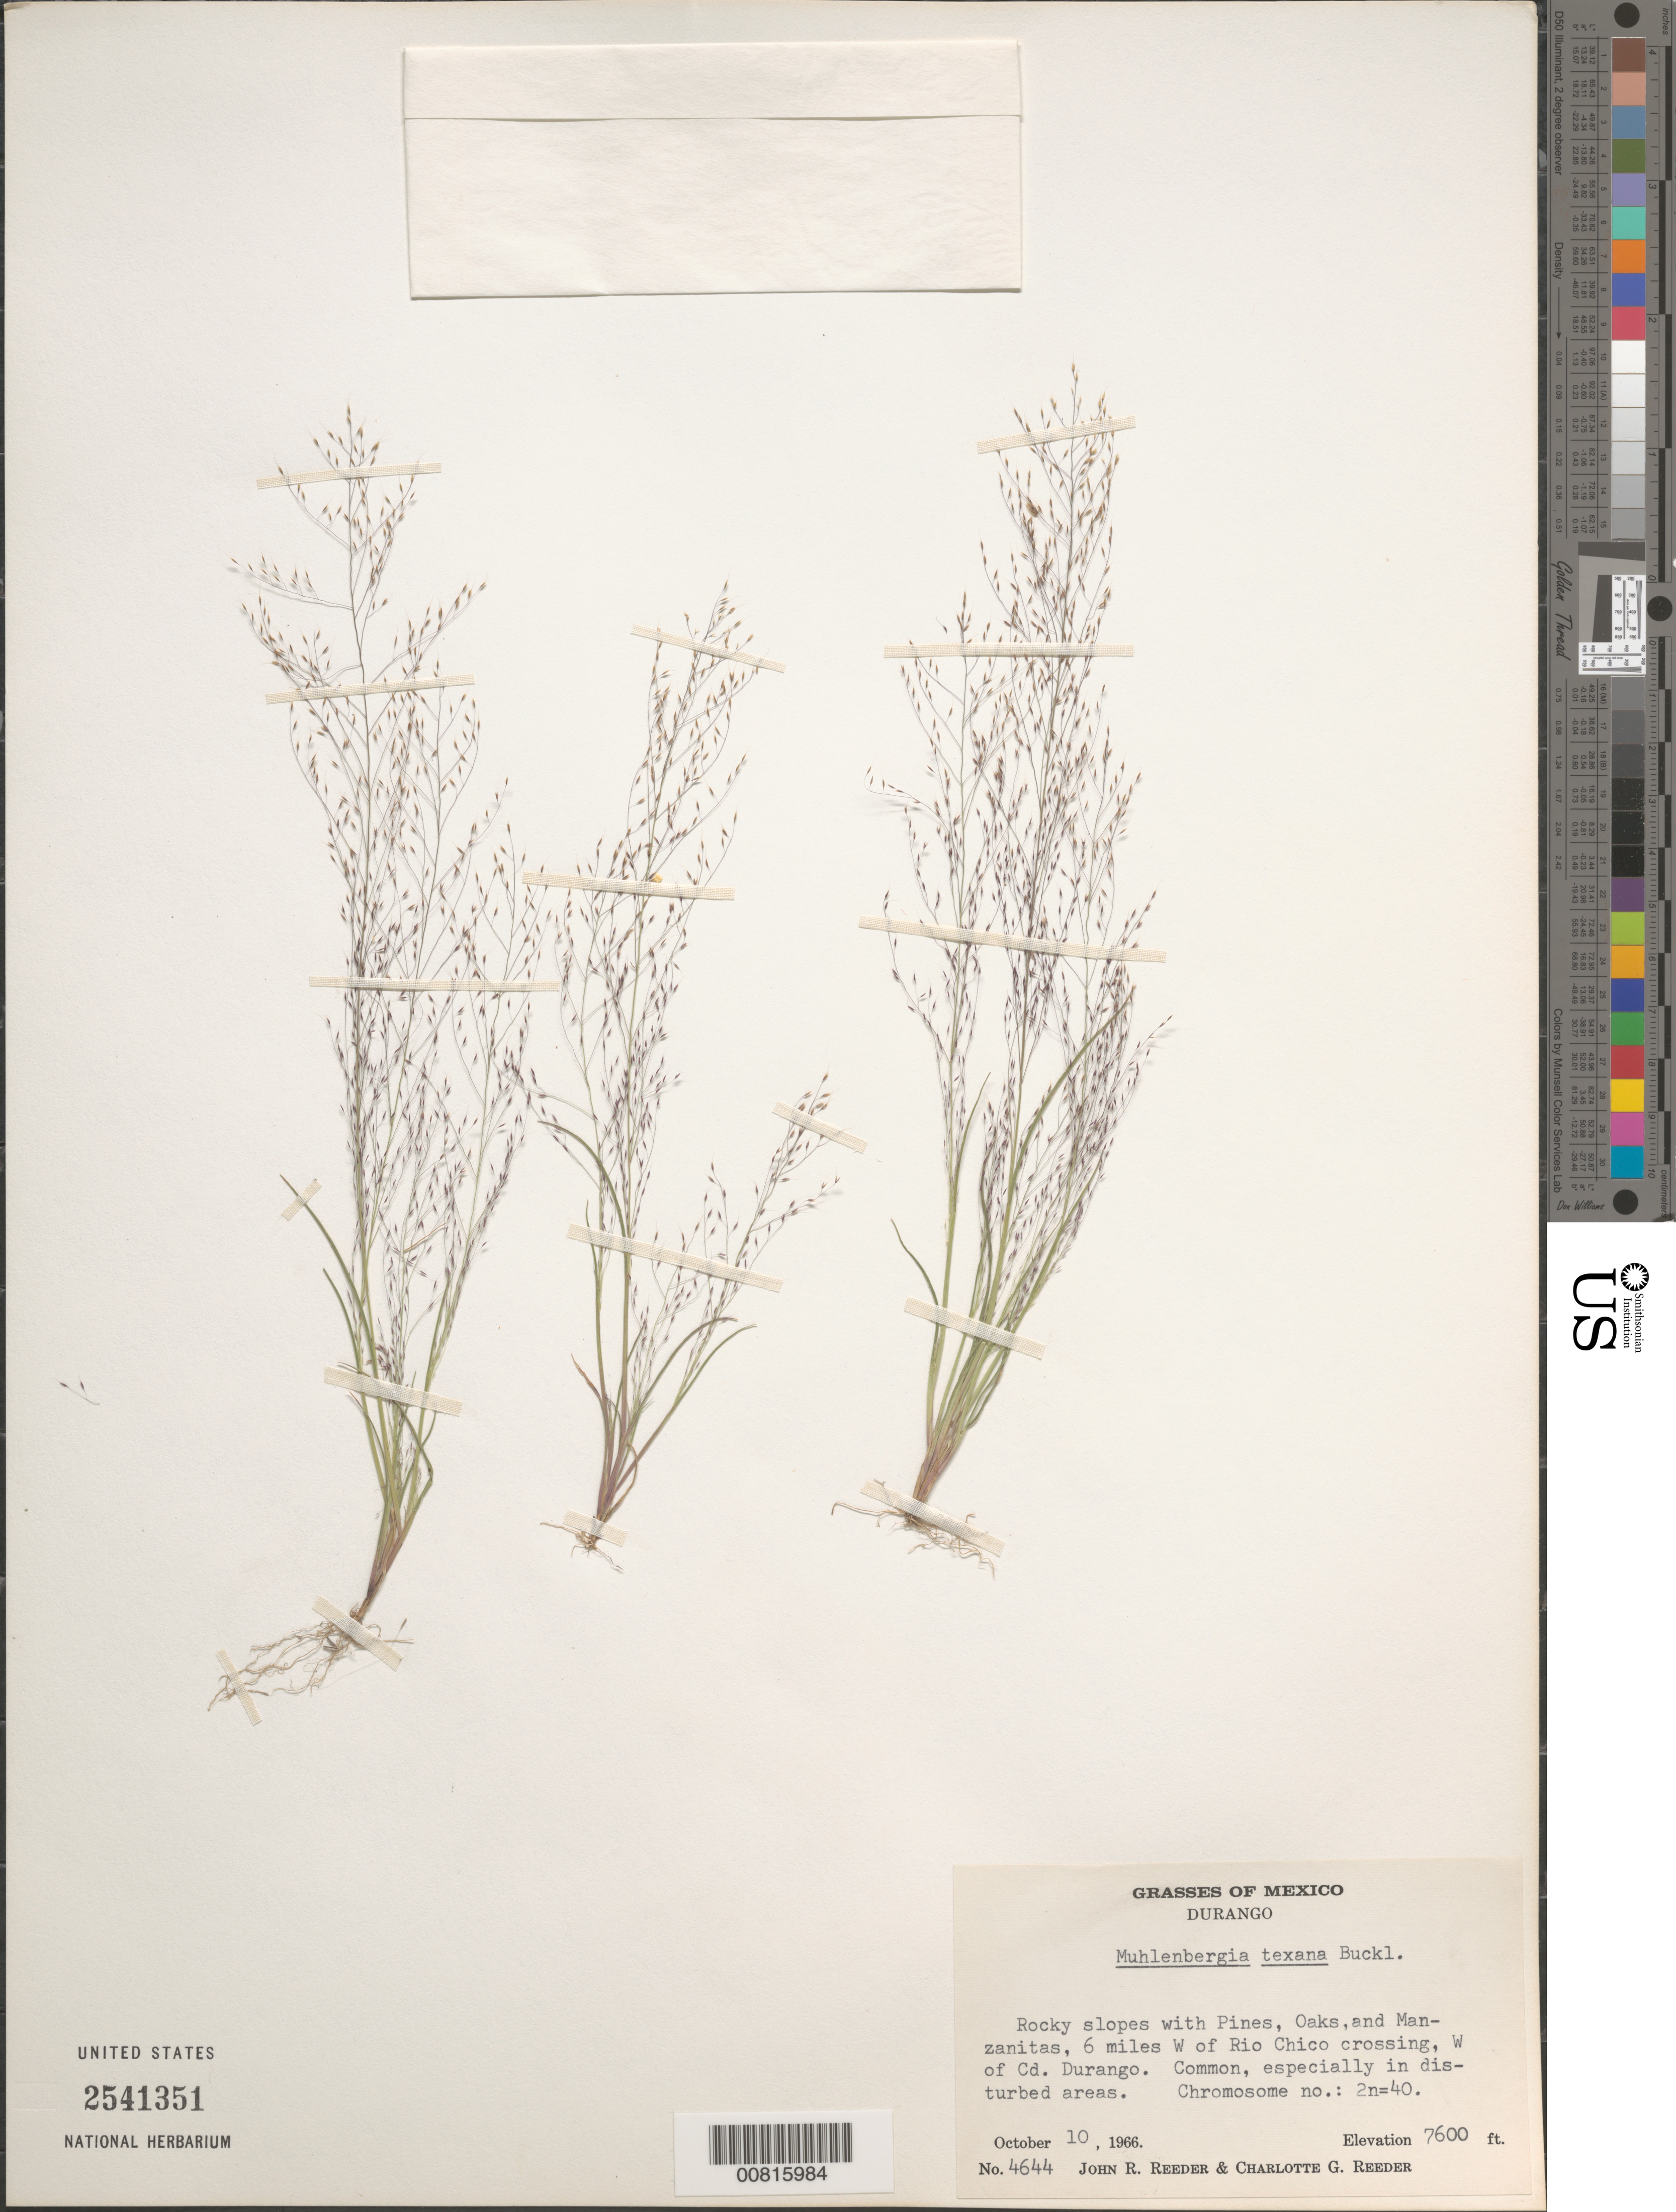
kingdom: Plantae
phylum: Tracheophyta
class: Liliopsida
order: Poales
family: Poaceae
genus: Muhlenbergia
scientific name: Muhlenbergia texana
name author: Buckley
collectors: J. R. Reeder & C. G. Reeder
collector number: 4644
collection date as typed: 10 Oct 1966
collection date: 1966-10-10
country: Mexico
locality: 6 mi W of Río Chico crossing W of Cd. Durango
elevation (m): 2316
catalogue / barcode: US 2541351